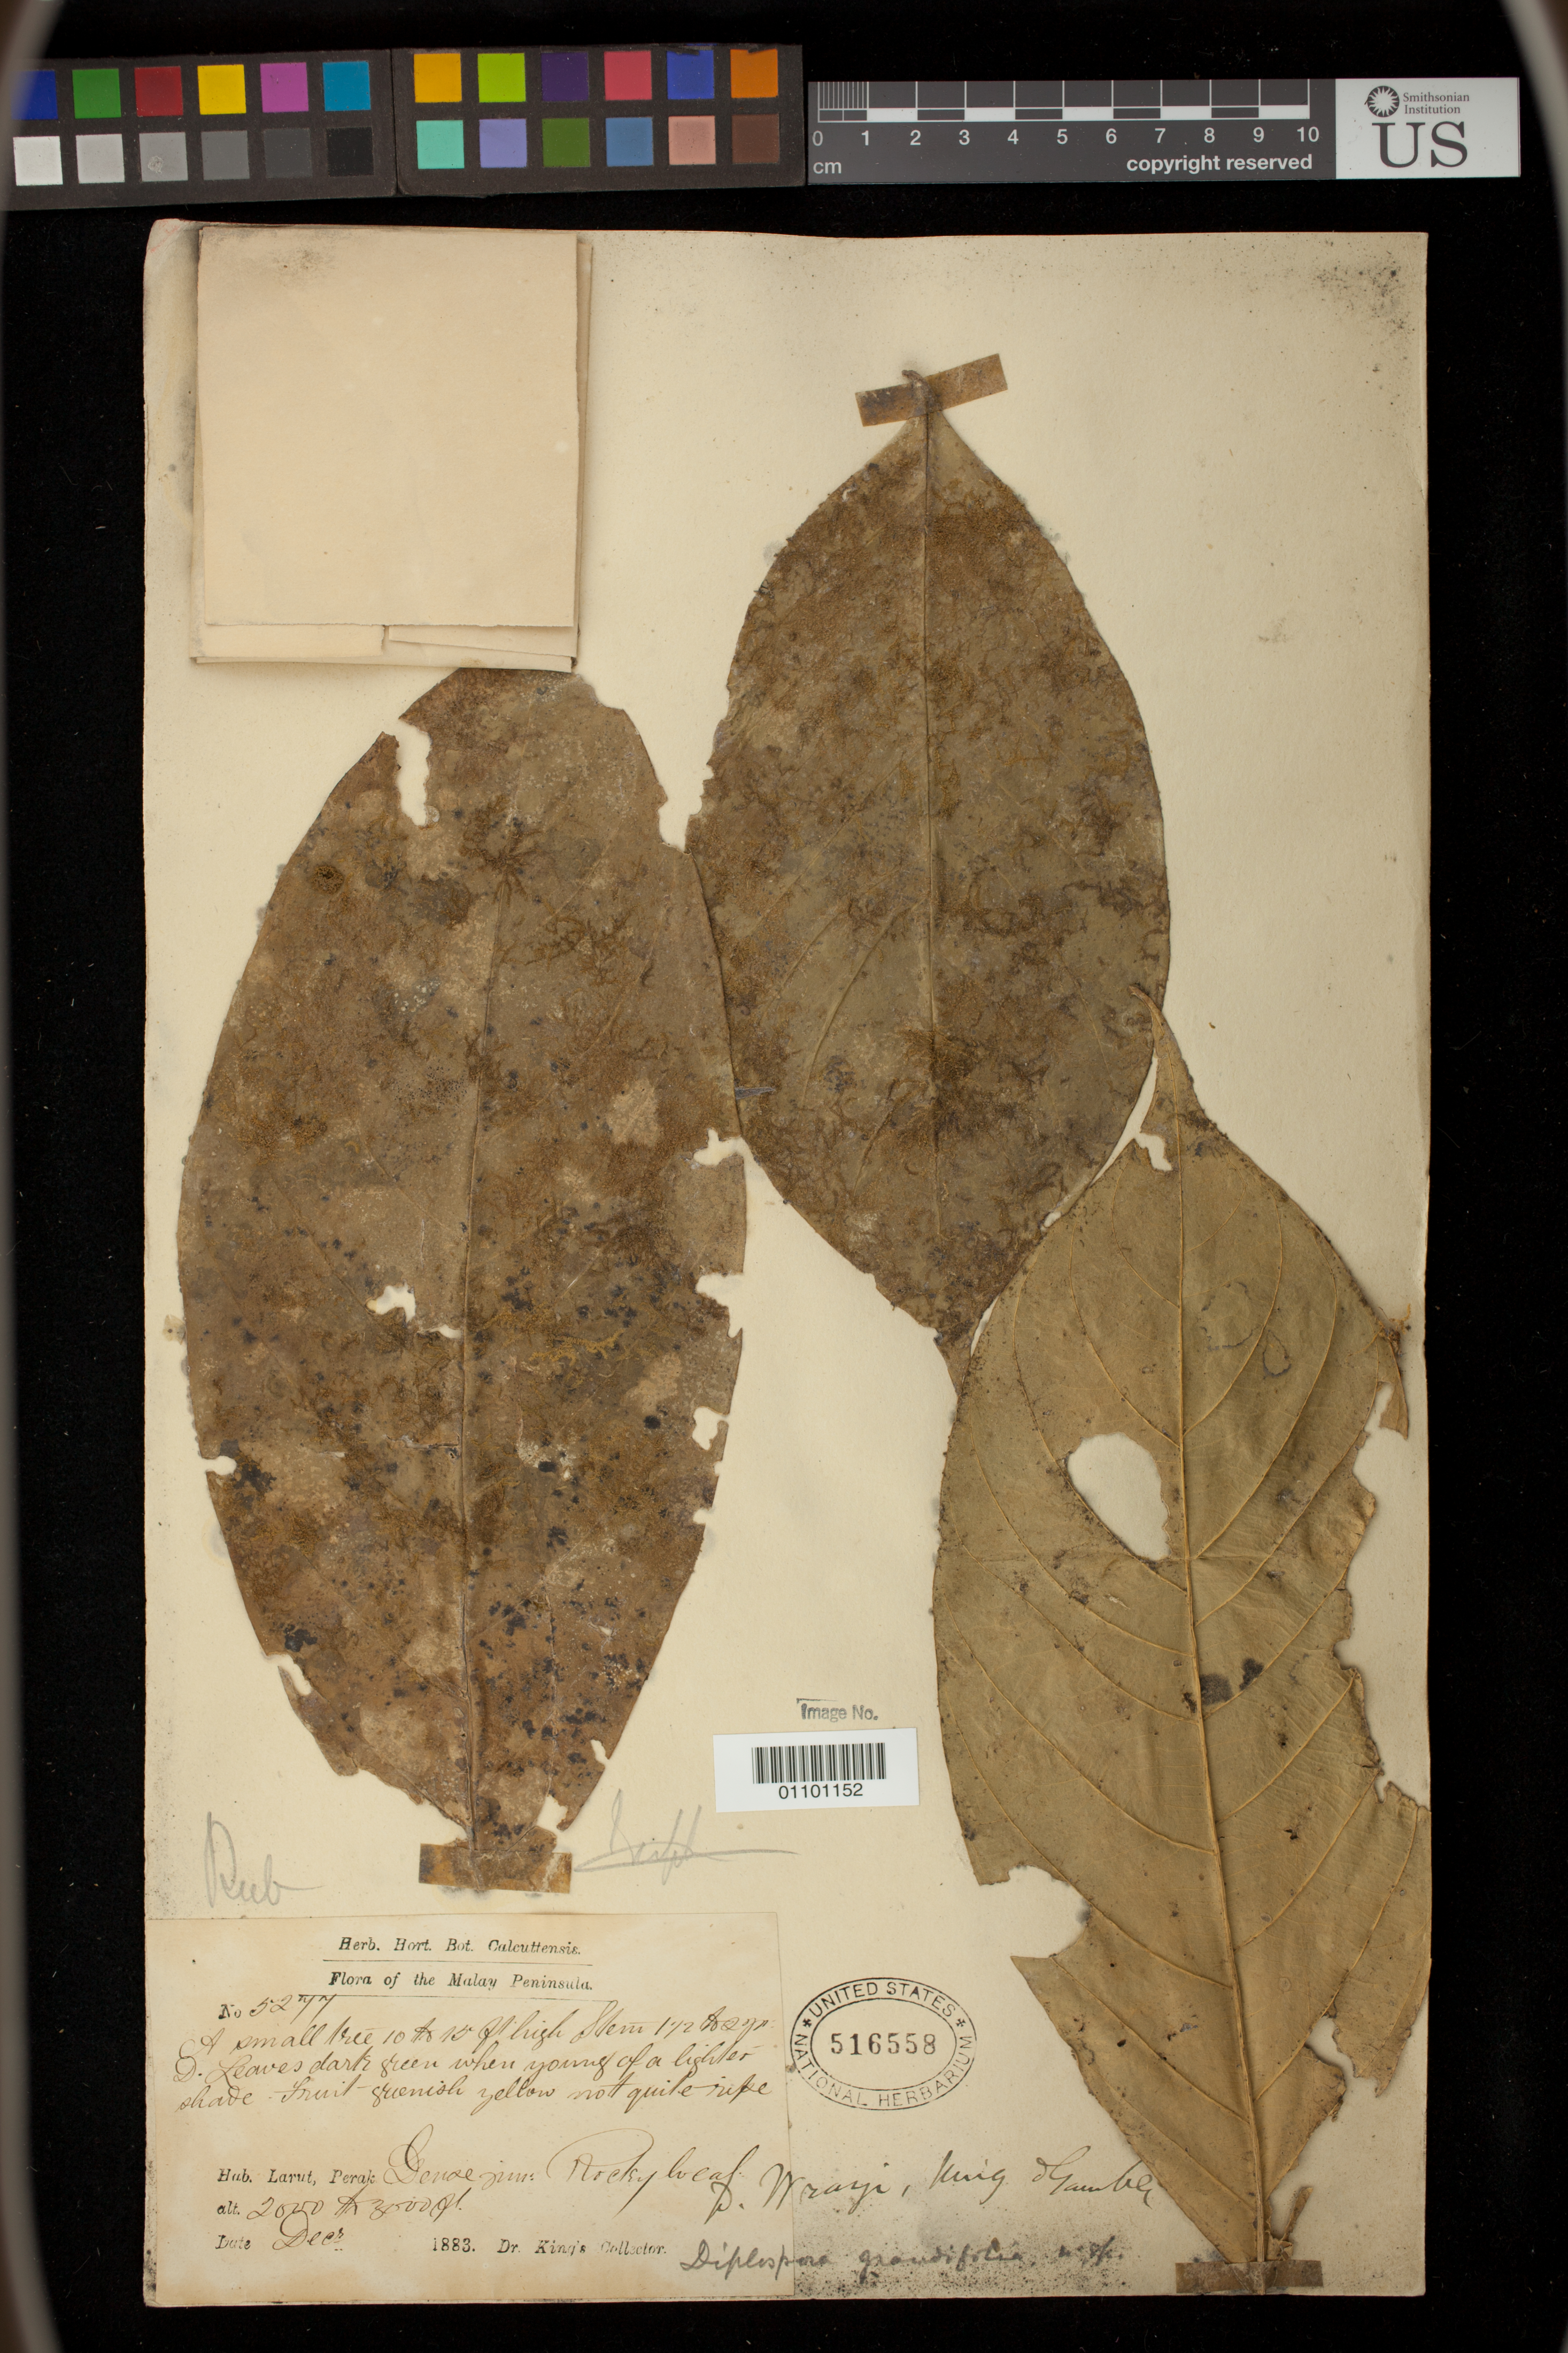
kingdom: Plantae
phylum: Tracheophyta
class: Magnoliopsida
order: Gentianales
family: Rubiaceae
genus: Diplospora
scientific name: Diplospora wrayi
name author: King & Gamble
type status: Syntype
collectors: C. King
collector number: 5277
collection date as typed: Dec 1883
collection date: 1883-12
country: Malaysia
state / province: Perak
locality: Larut.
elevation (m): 610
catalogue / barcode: US 516558